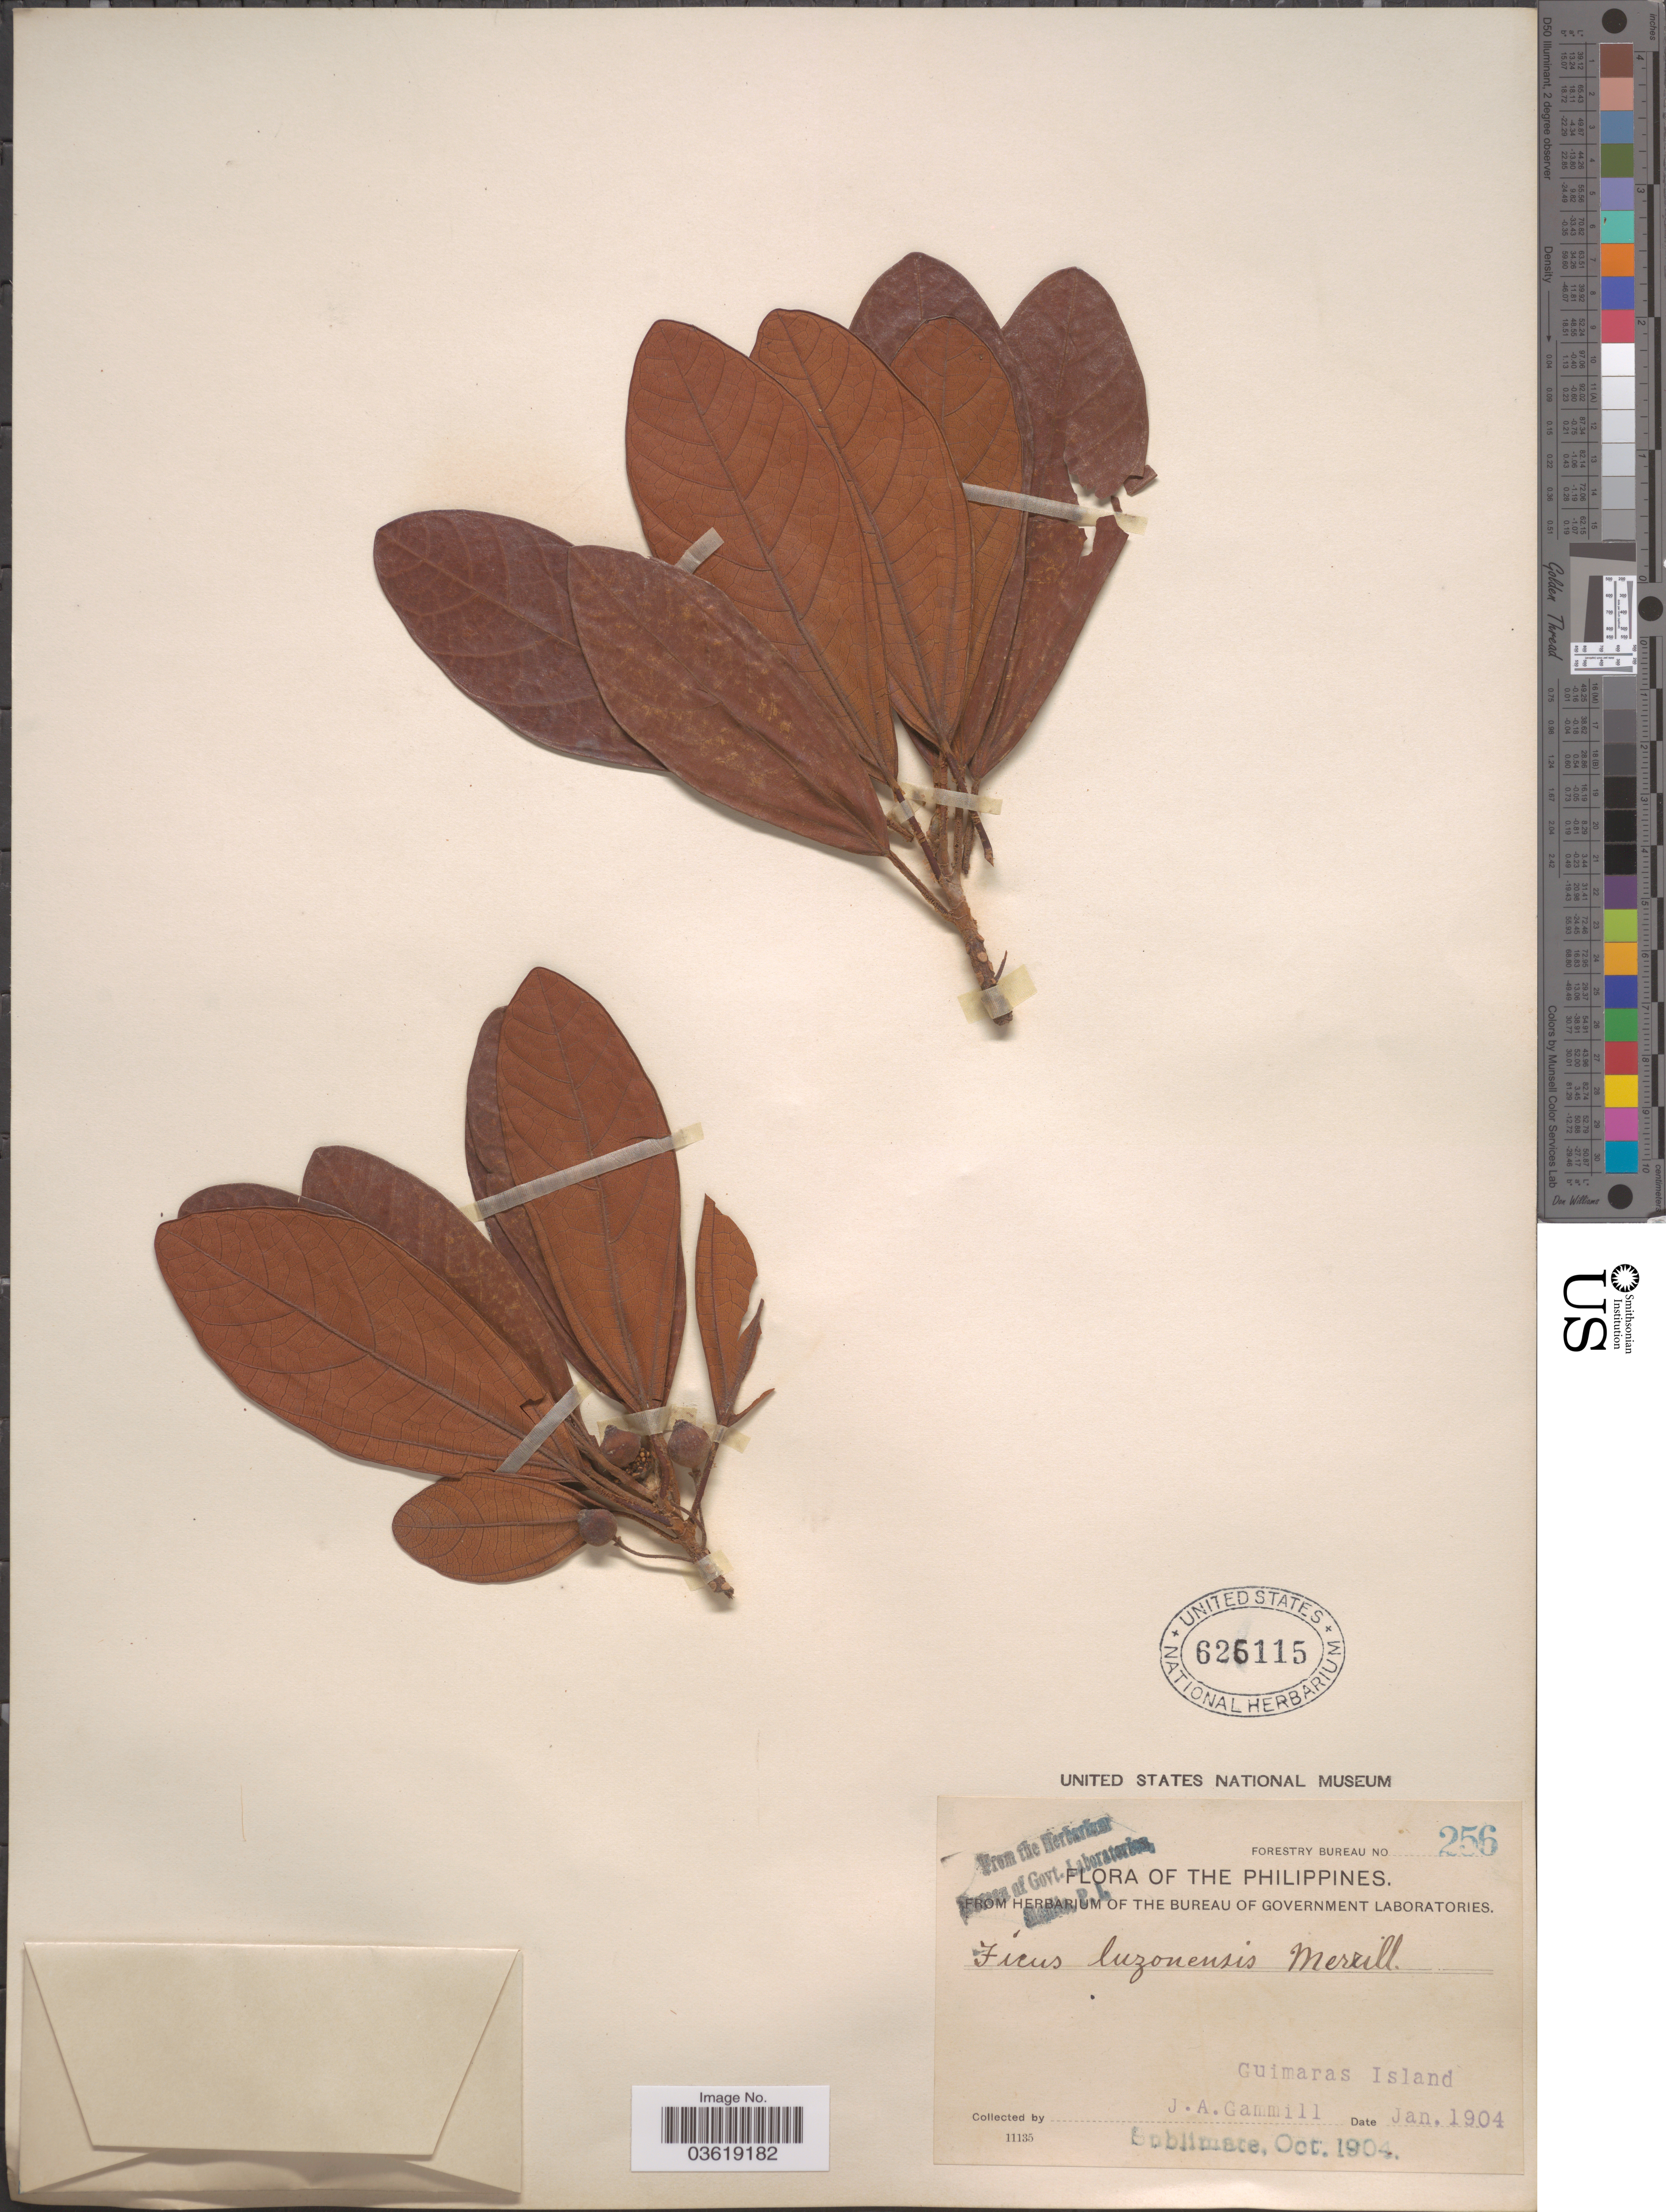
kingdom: Plantae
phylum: Tracheophyta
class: Magnoliopsida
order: Rosales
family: Moraceae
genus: Ficus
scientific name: Ficus luzonensis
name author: Merr.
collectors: J. Gammill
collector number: Forestry Bureau 256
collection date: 1904-01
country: Philippines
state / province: Western Visayas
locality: Guimaras Island.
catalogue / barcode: US 626115